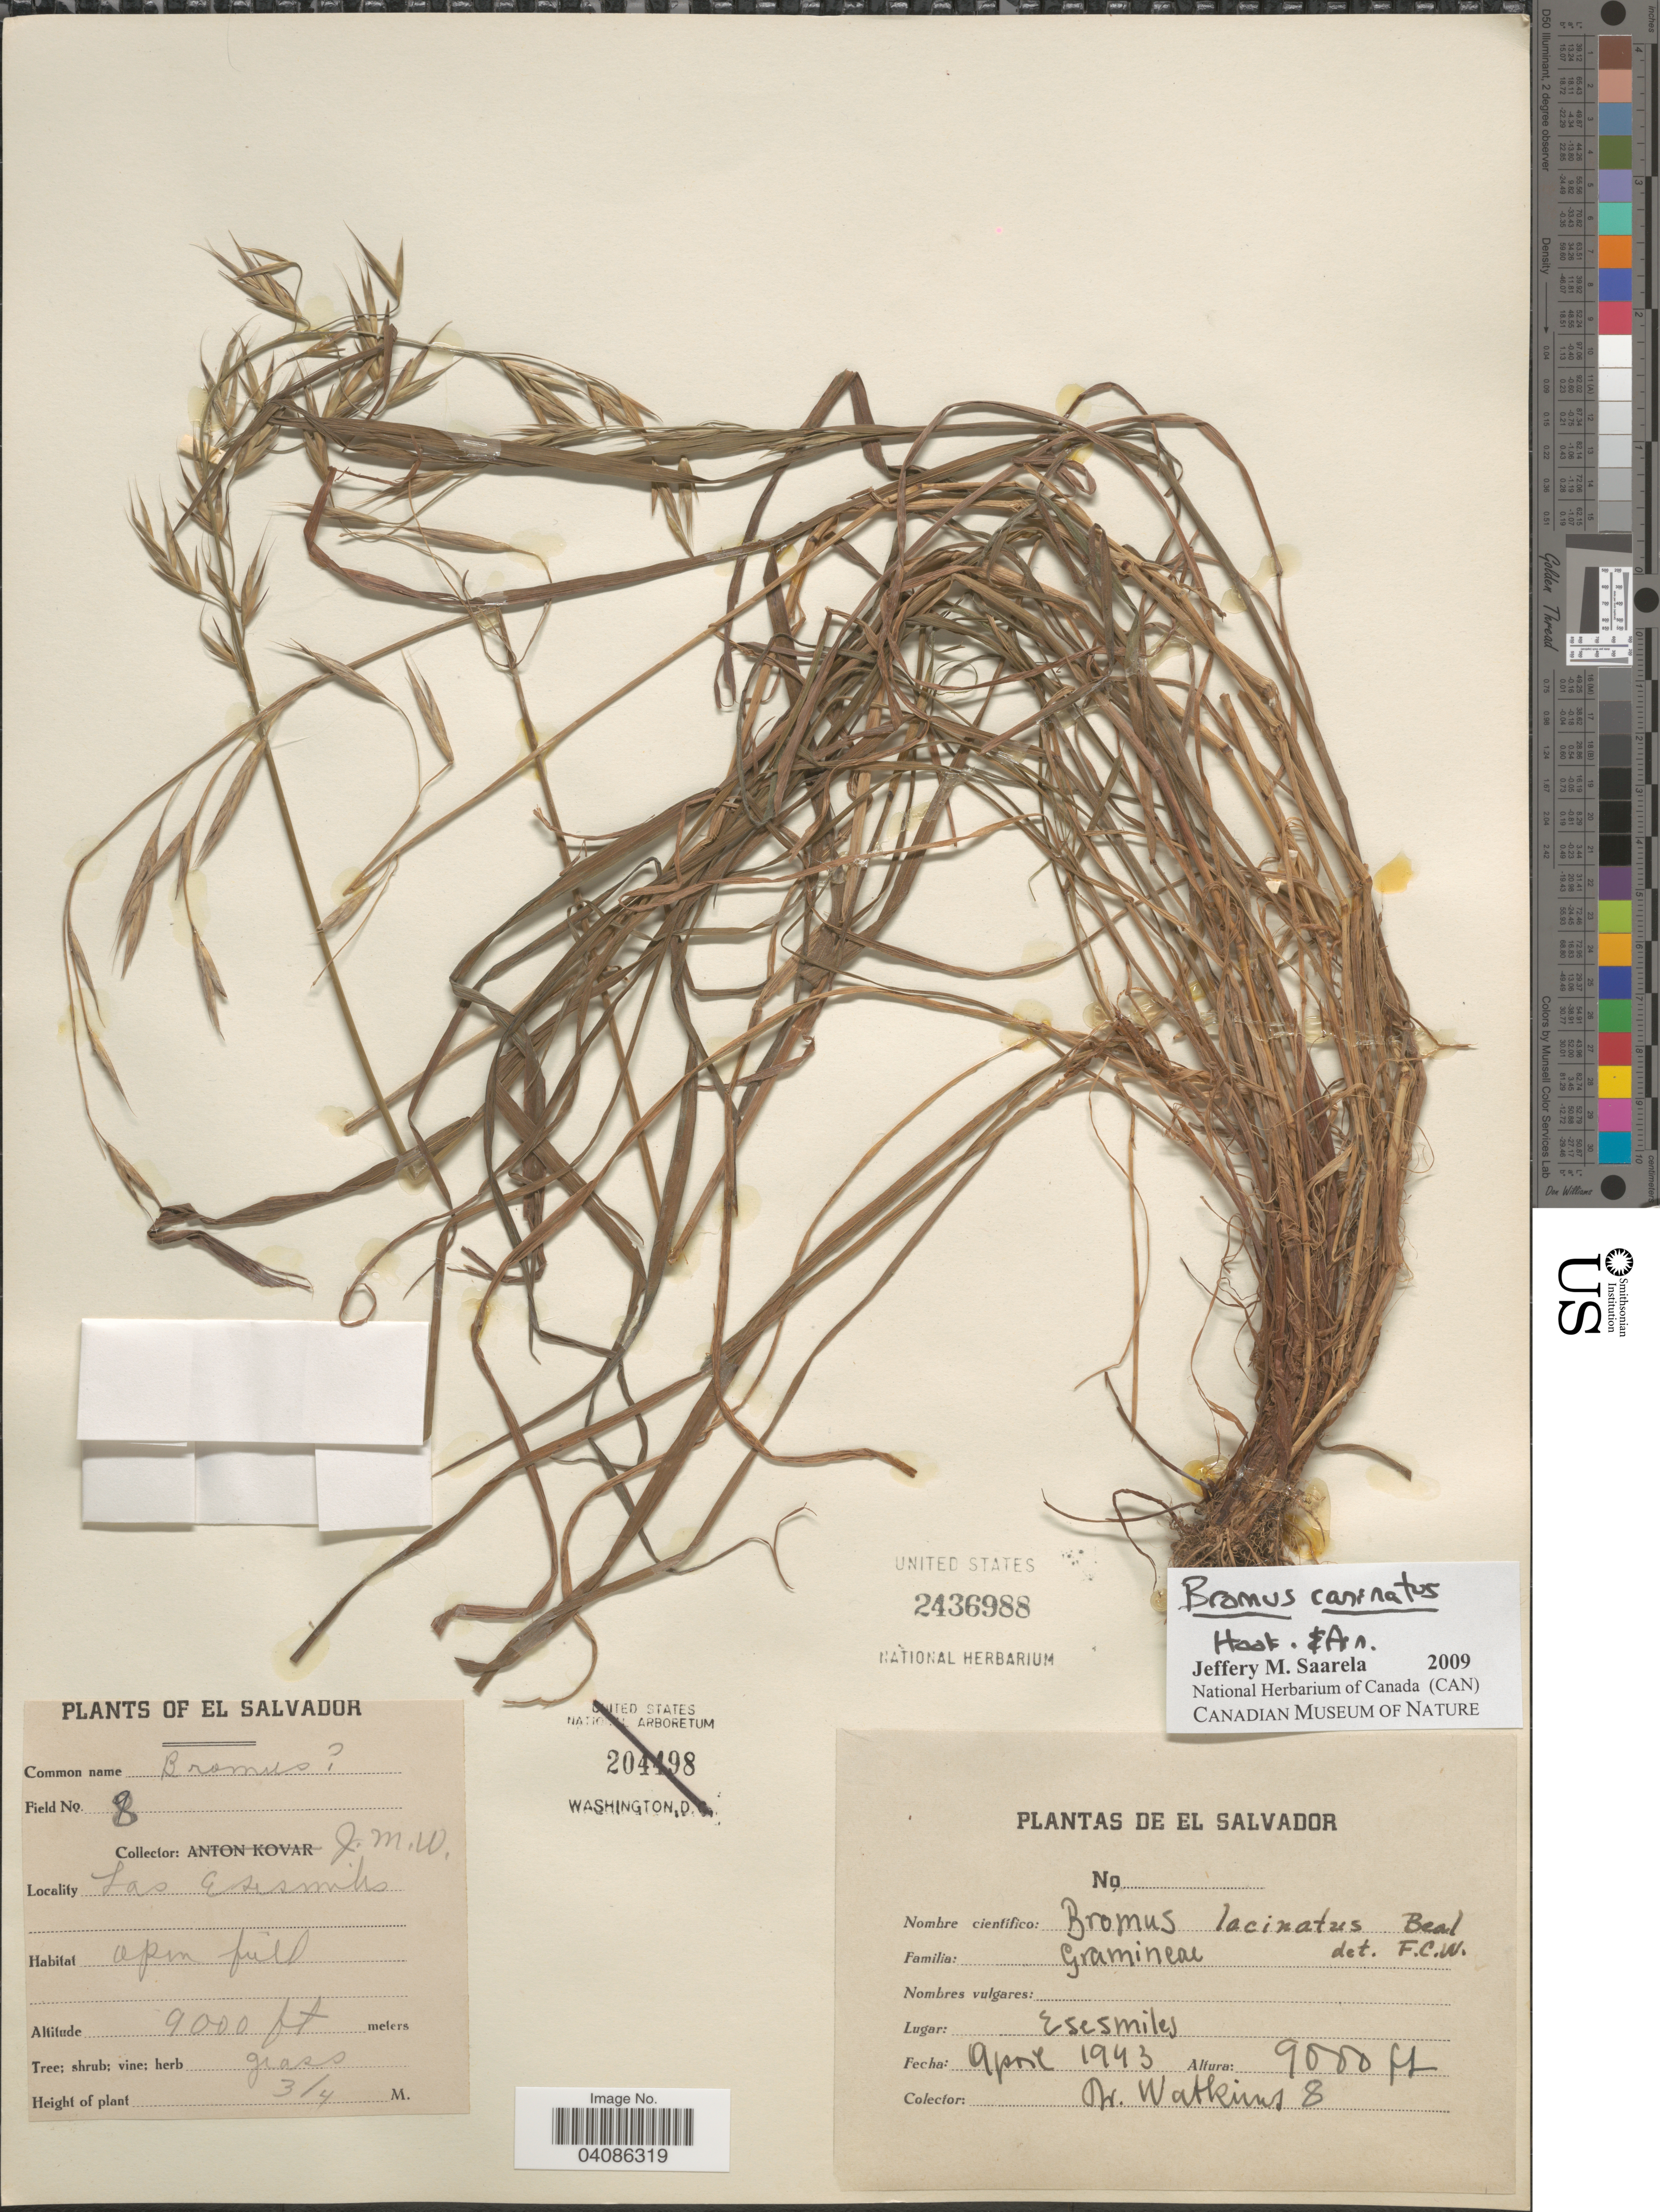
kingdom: Plantae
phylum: Tracheophyta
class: Liliopsida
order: Poales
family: Poaceae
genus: Bromus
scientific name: Bromus carinatus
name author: Hook. & Arn.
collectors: W. Watkins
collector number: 8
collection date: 1943-04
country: El Salvador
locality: Las Esesmiles.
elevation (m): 2743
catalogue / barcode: US 2436988